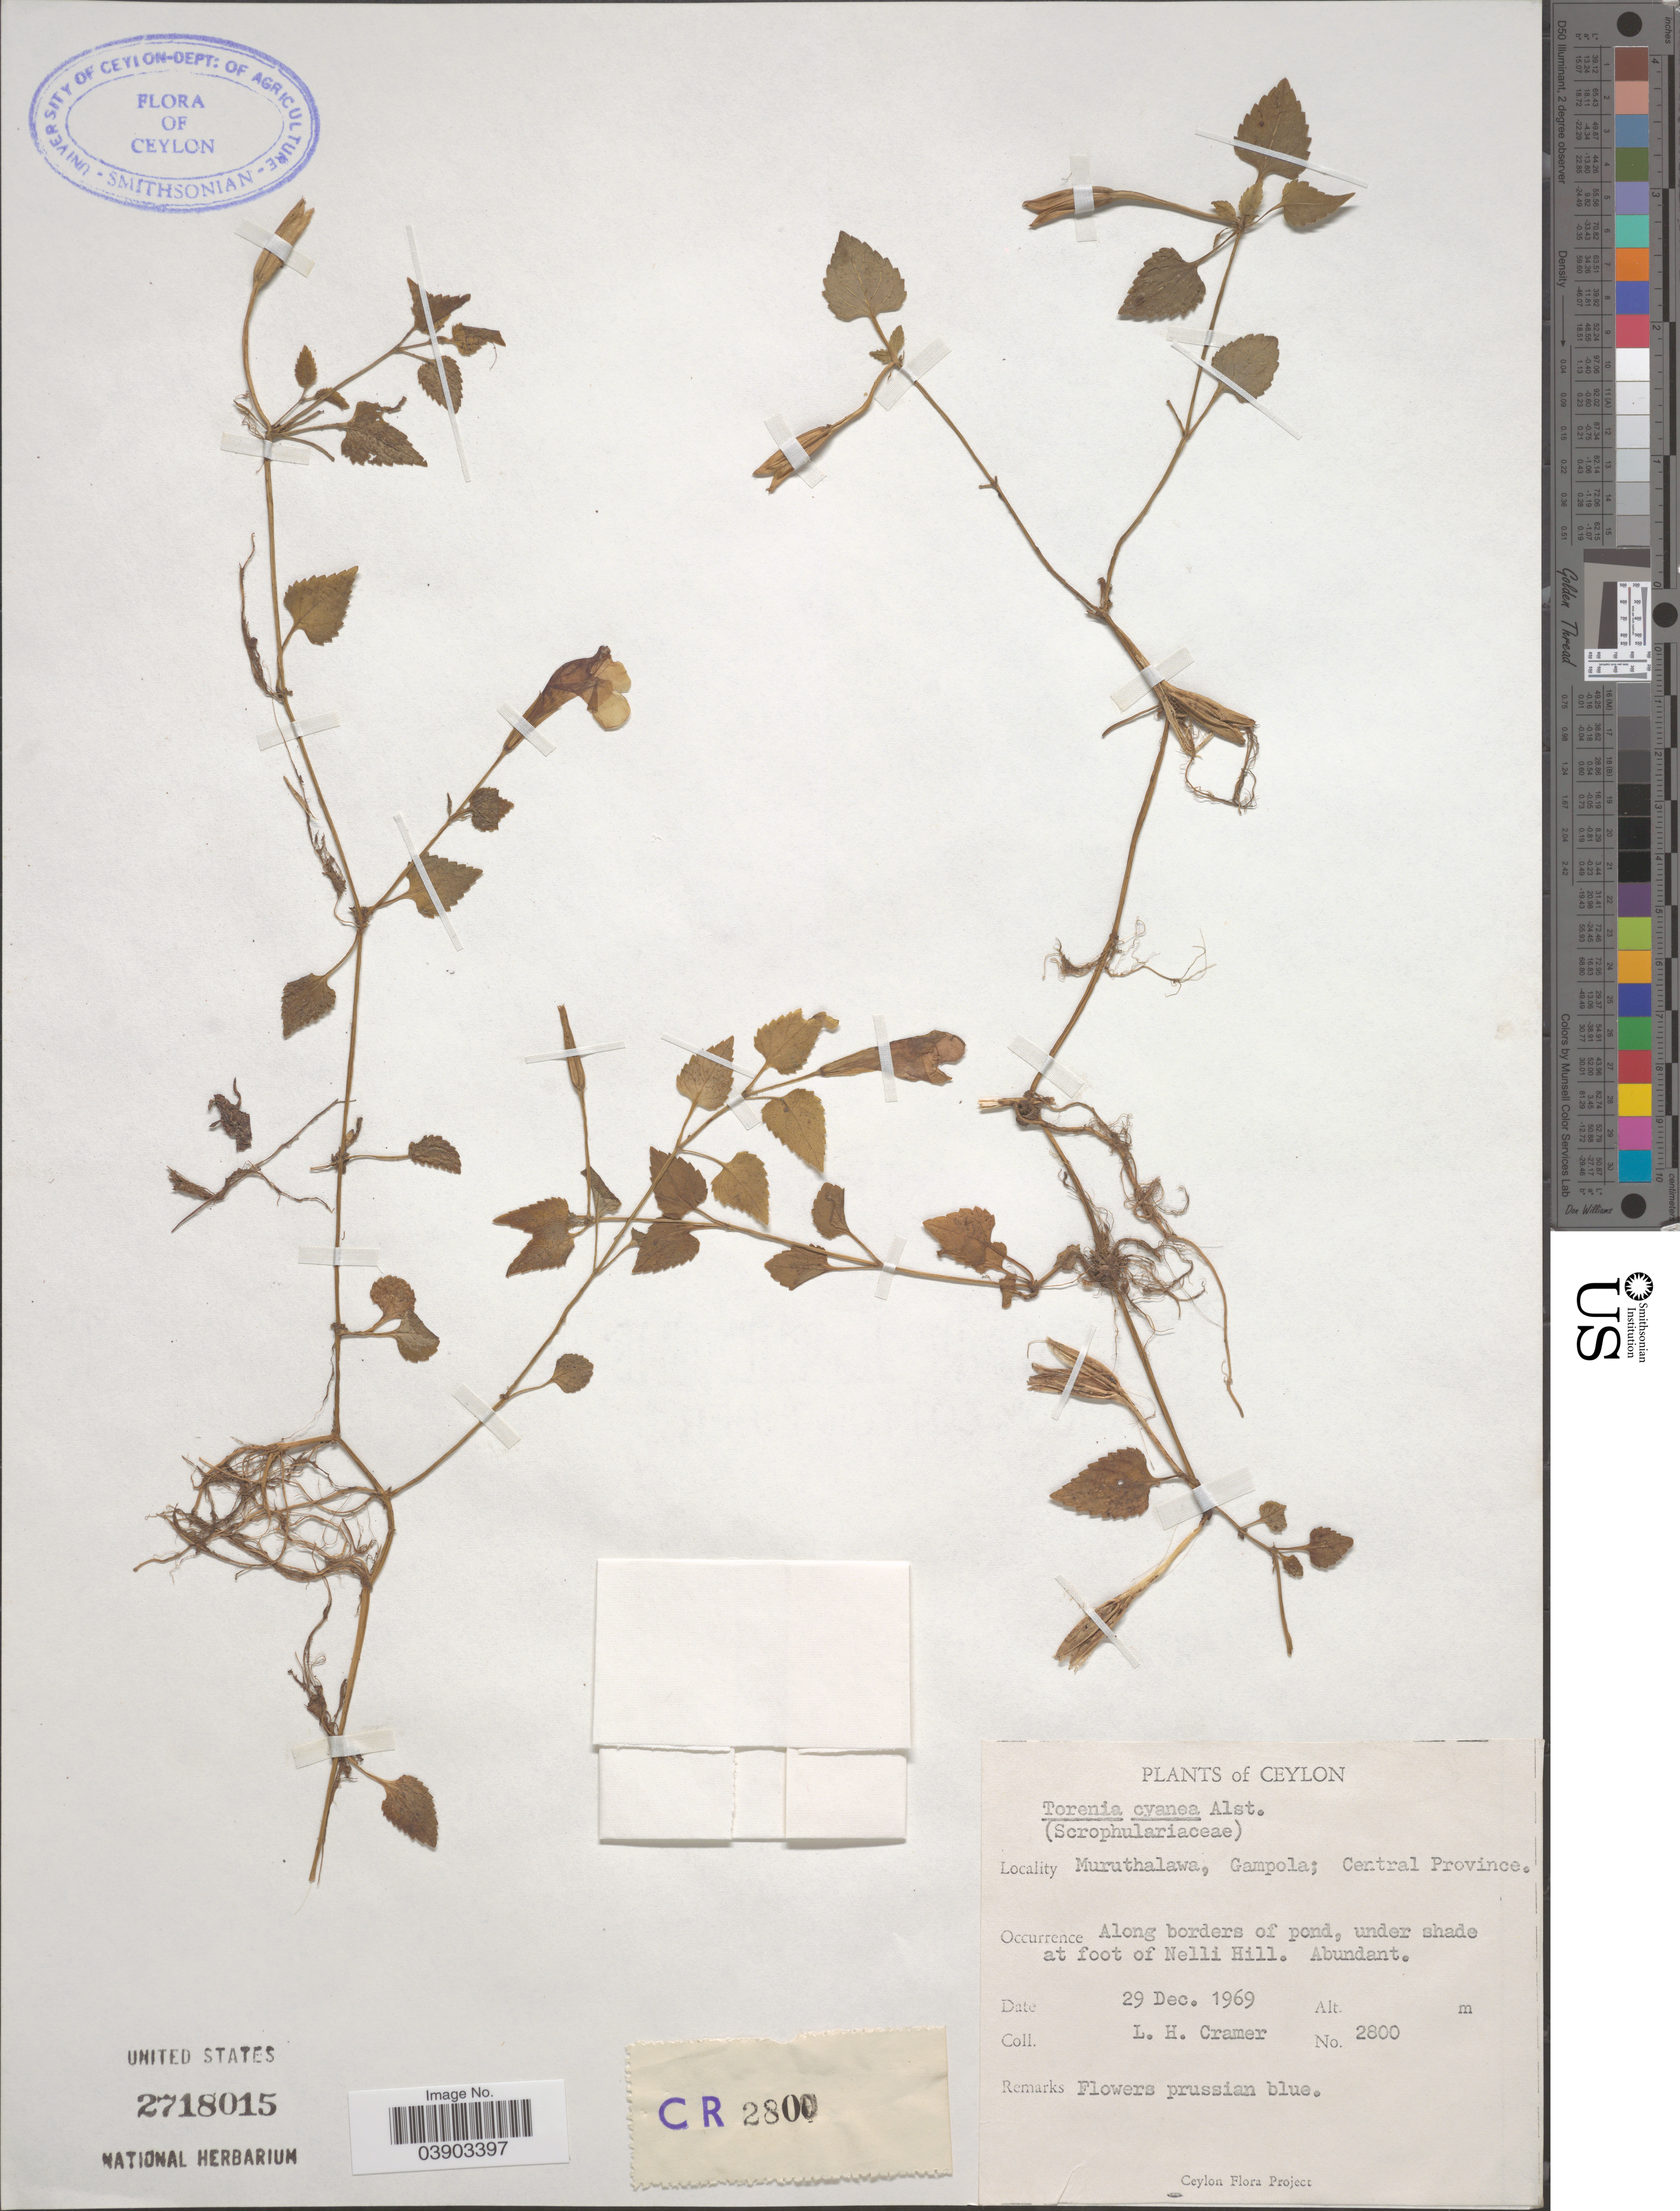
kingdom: Plantae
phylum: Tracheophyta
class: Magnoliopsida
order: Lamiales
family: Linderniaceae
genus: Torenia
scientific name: Torenia cyanea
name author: Alston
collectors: L. H. Cramer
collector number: CR2800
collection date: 1969-12-29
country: Sri Lanka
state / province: Central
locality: Ceylon. Muruthalawa, Gampola; Along borders of pond, under shade at foot of Nelli Hill.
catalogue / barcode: US 2718015